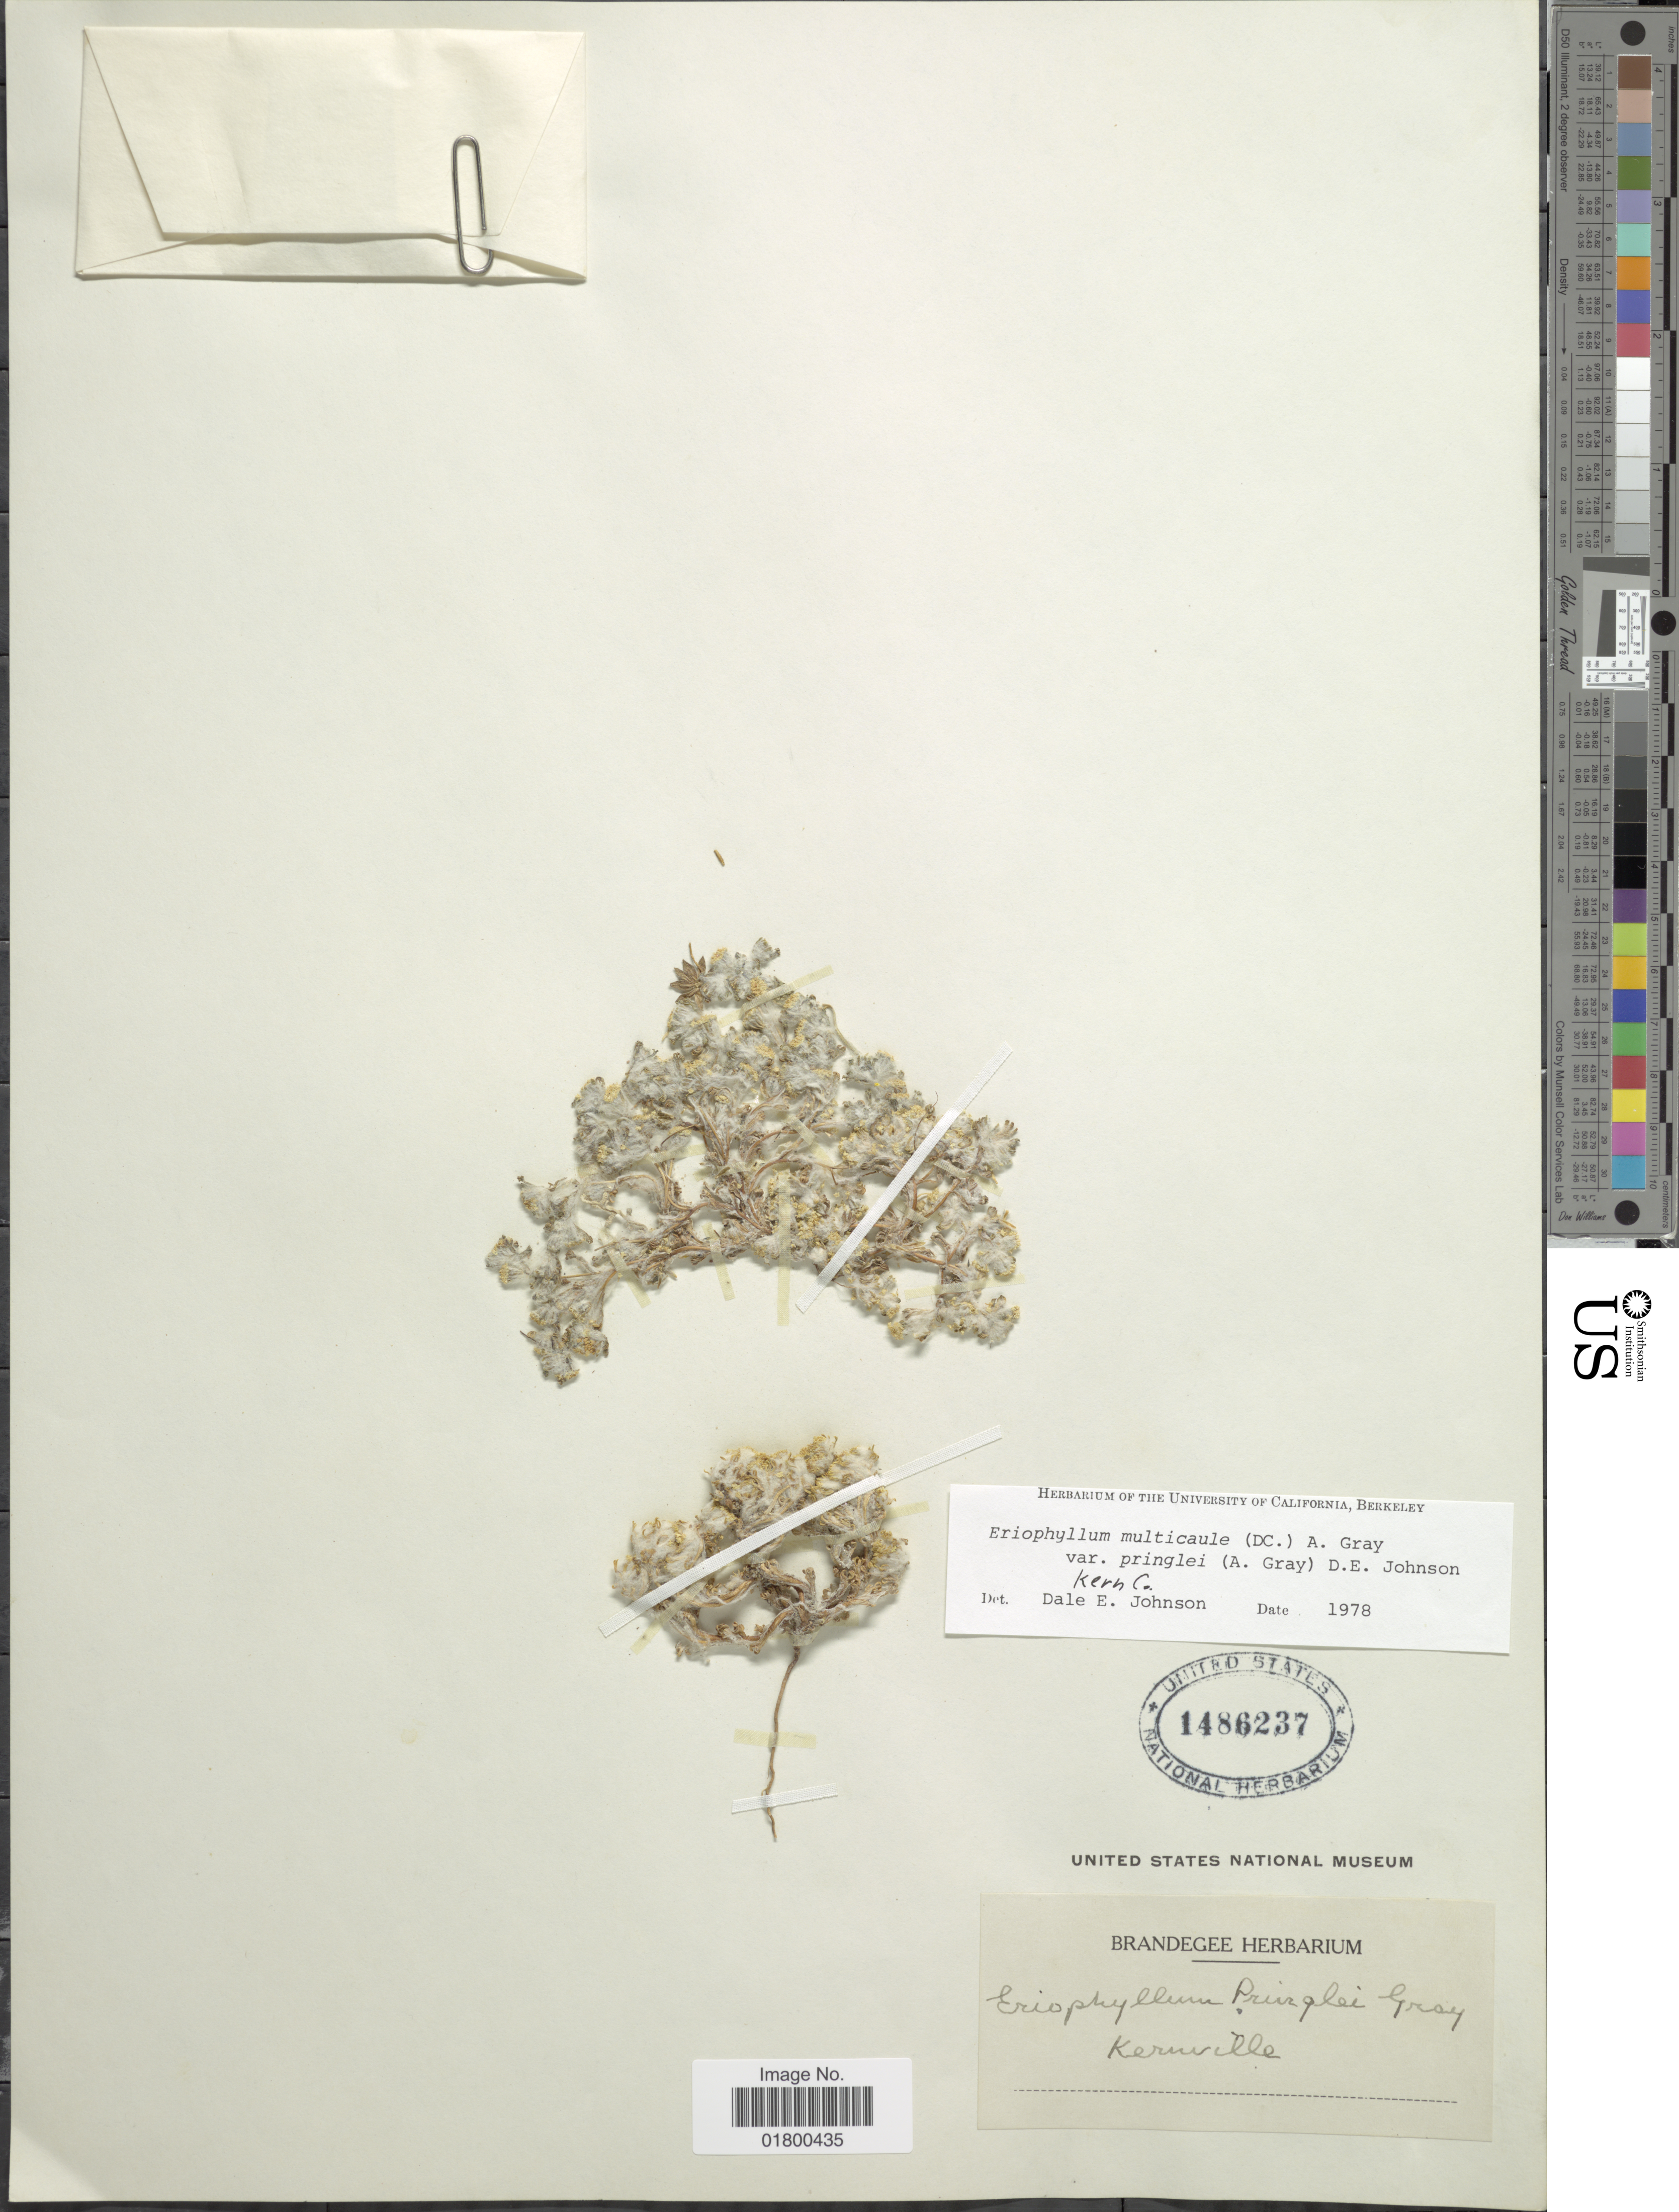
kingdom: Plantae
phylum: Tracheophyta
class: Magnoliopsida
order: Asterales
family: Asteraceae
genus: Eriophyllum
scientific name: Eriophyllum multicaule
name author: (DC.) A. Gray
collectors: ex herb. of T. S. Brandegee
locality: Kernville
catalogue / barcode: US 1486237